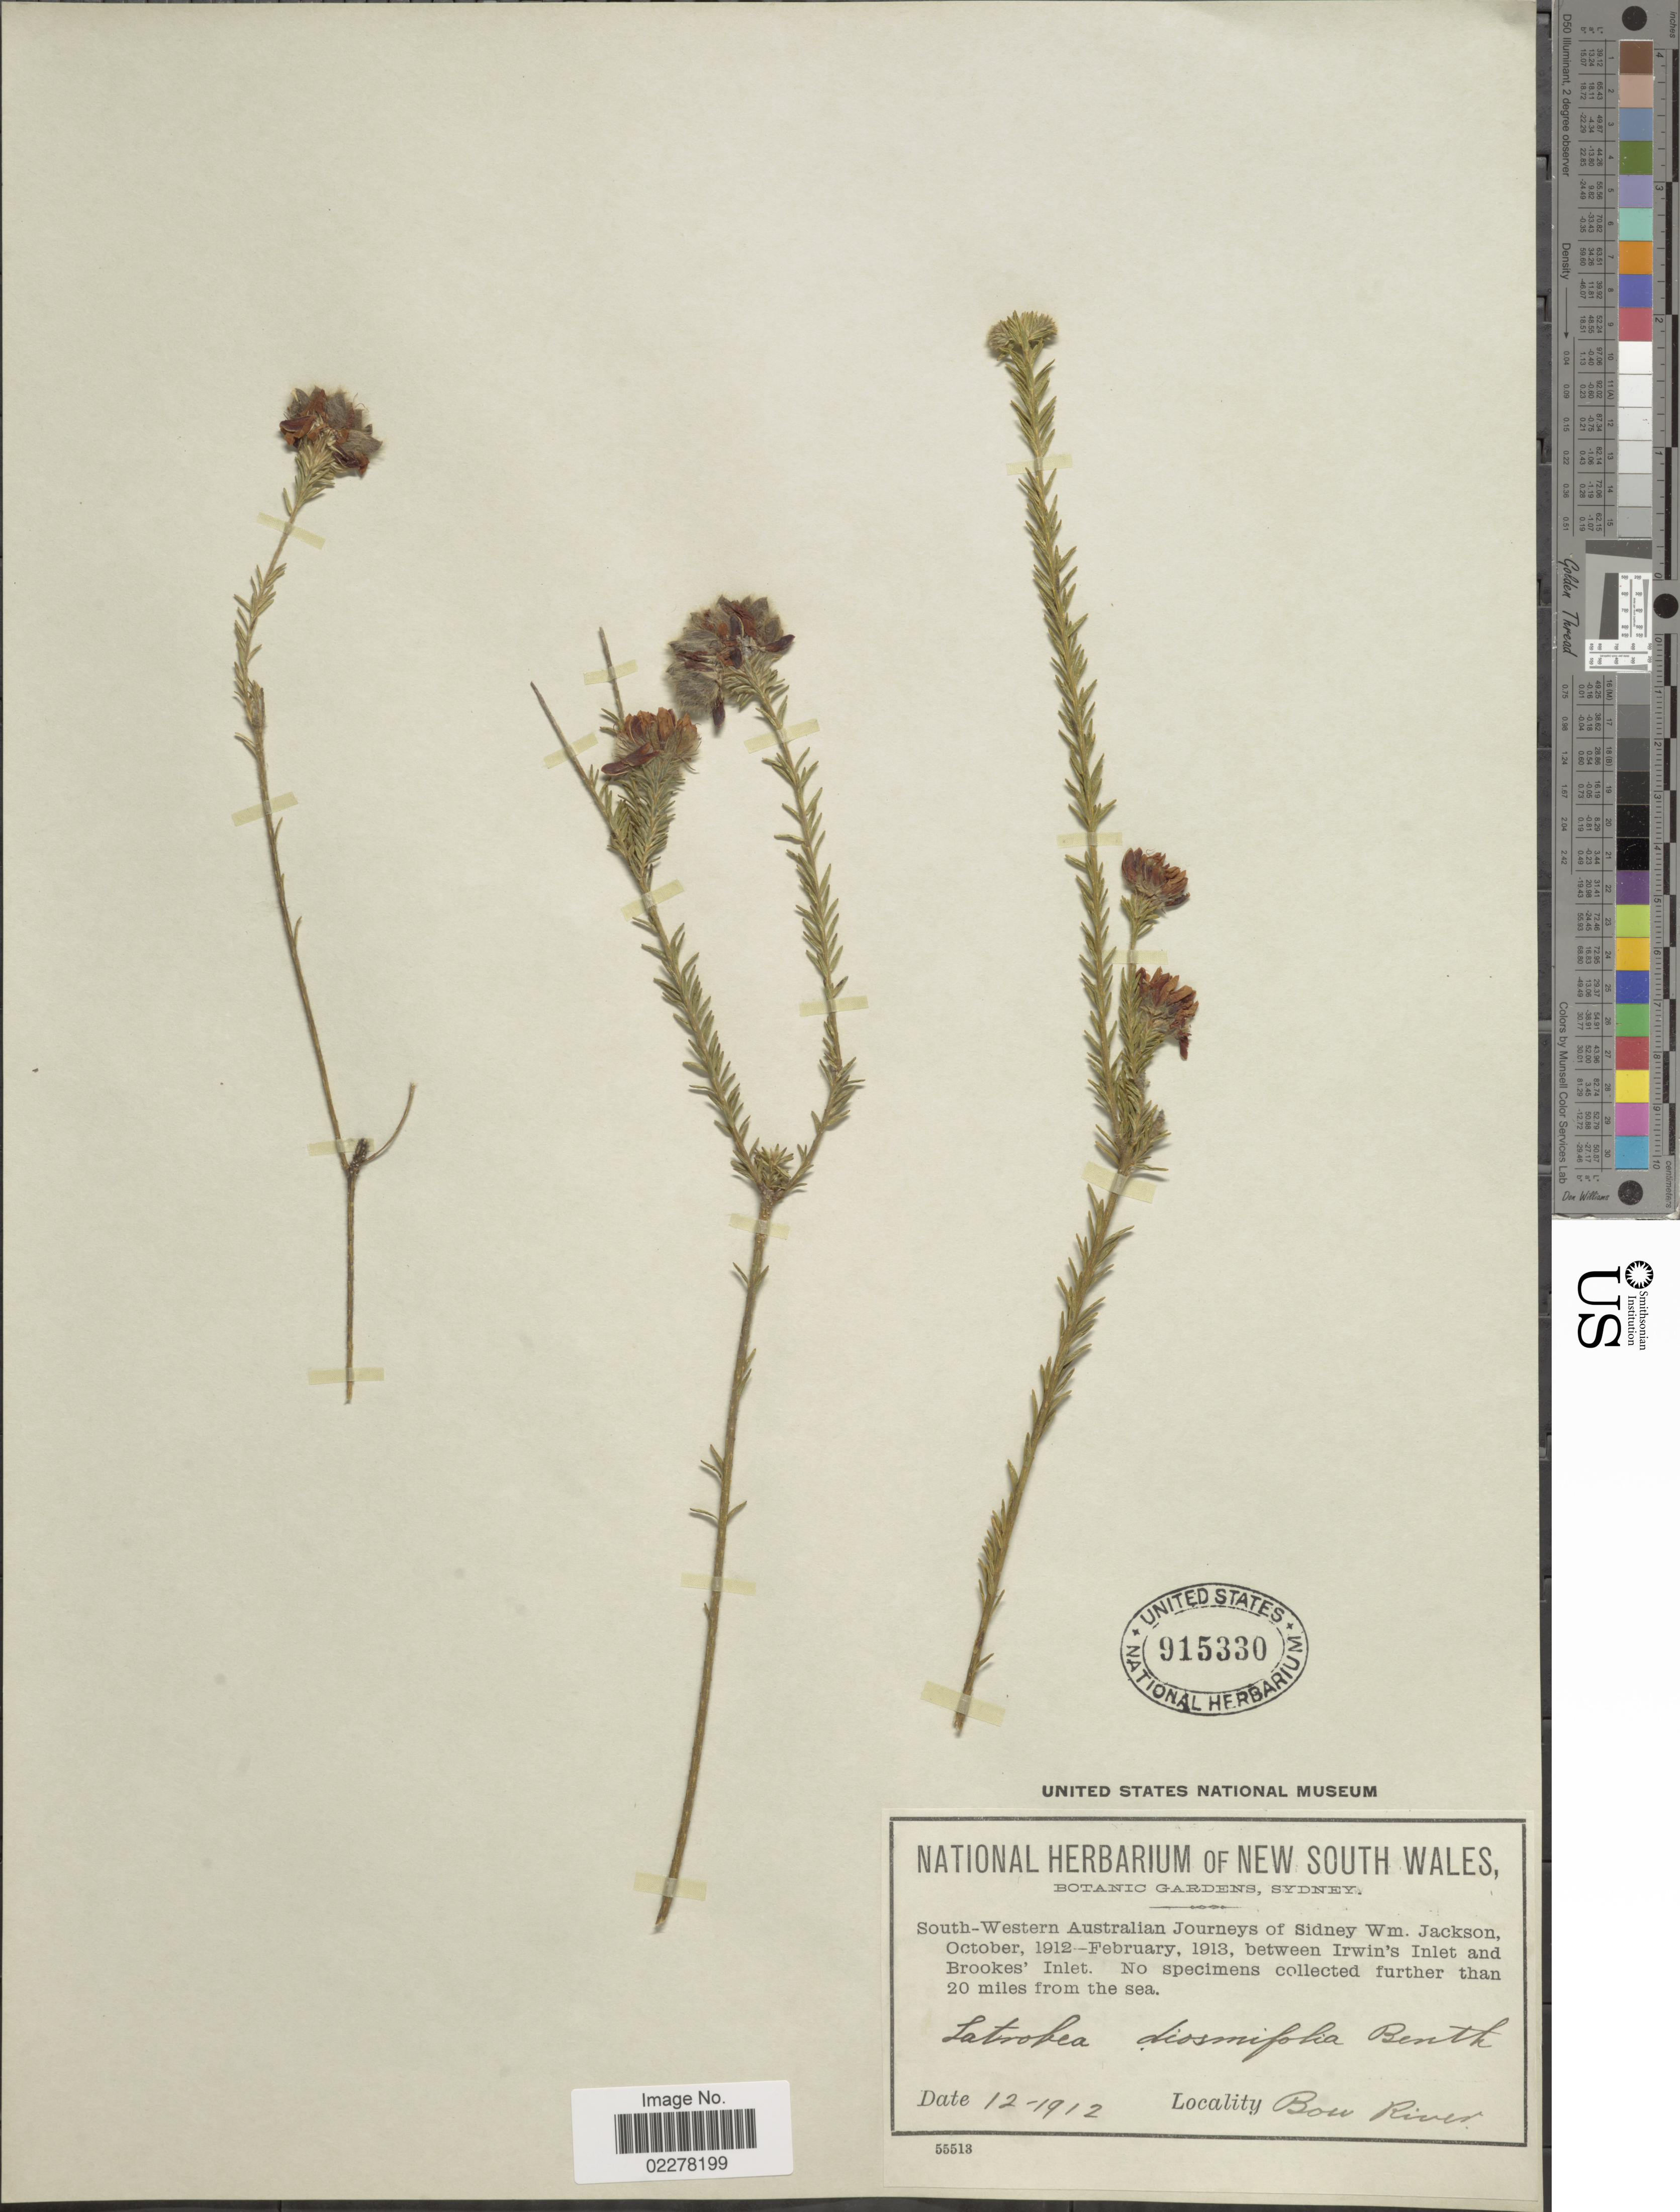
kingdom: Plantae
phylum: Tracheophyta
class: Magnoliopsida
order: Fabales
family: Fabaceae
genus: Latrobea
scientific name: Latrobea diosmifolia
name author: (Benth.) Benth.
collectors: Jackson, S. W.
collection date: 1912-12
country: Australia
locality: South-Western Australia. Between Irwin's Inlet and Brookes' Inlet. Bow River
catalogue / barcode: US 915330